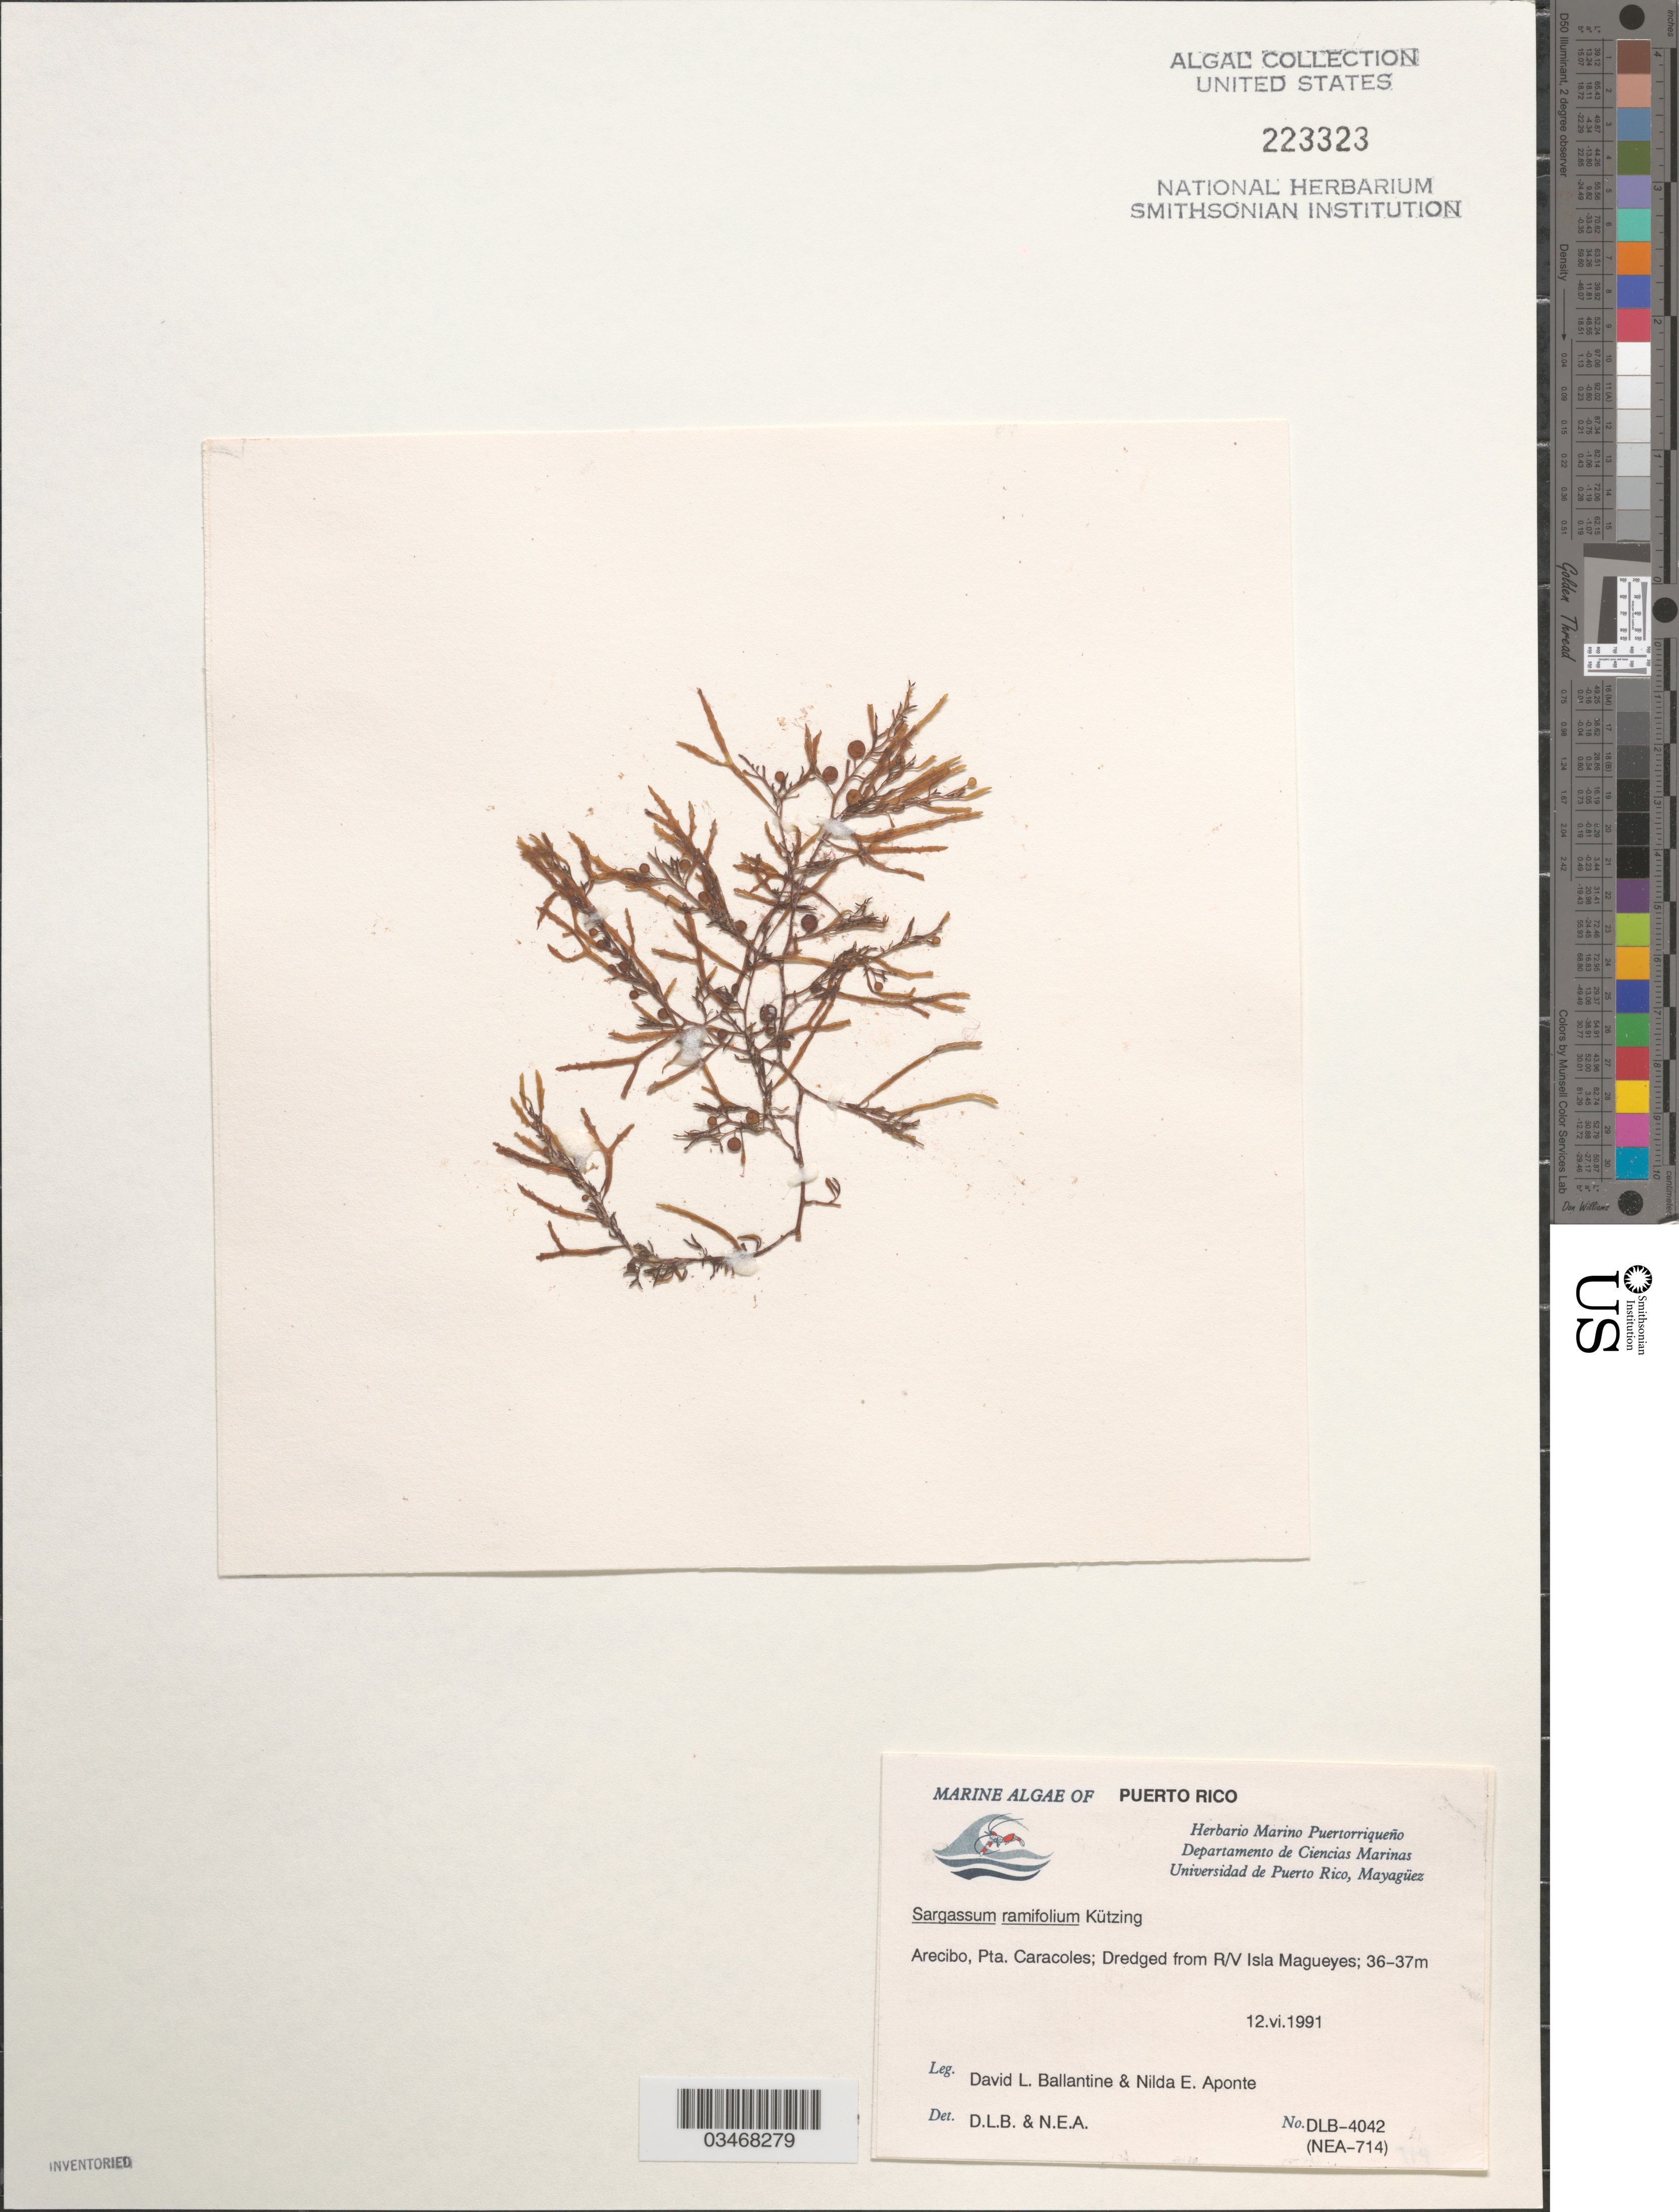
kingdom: Chromista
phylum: Ochrophyta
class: Phaeophyceae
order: Fucales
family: Sargassaceae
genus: Sargassum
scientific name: Sargassum ramifolium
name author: Kütz.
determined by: Ballantine, D. L.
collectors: D.L. Ballantine & N. E. Aponte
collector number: DLB 4042, NEA 714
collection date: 1991-06-12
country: Puerto Rico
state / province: Arecibo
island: Isla Magueyes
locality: Pta. Caracoles. Dredged from R/V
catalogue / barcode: US 223323